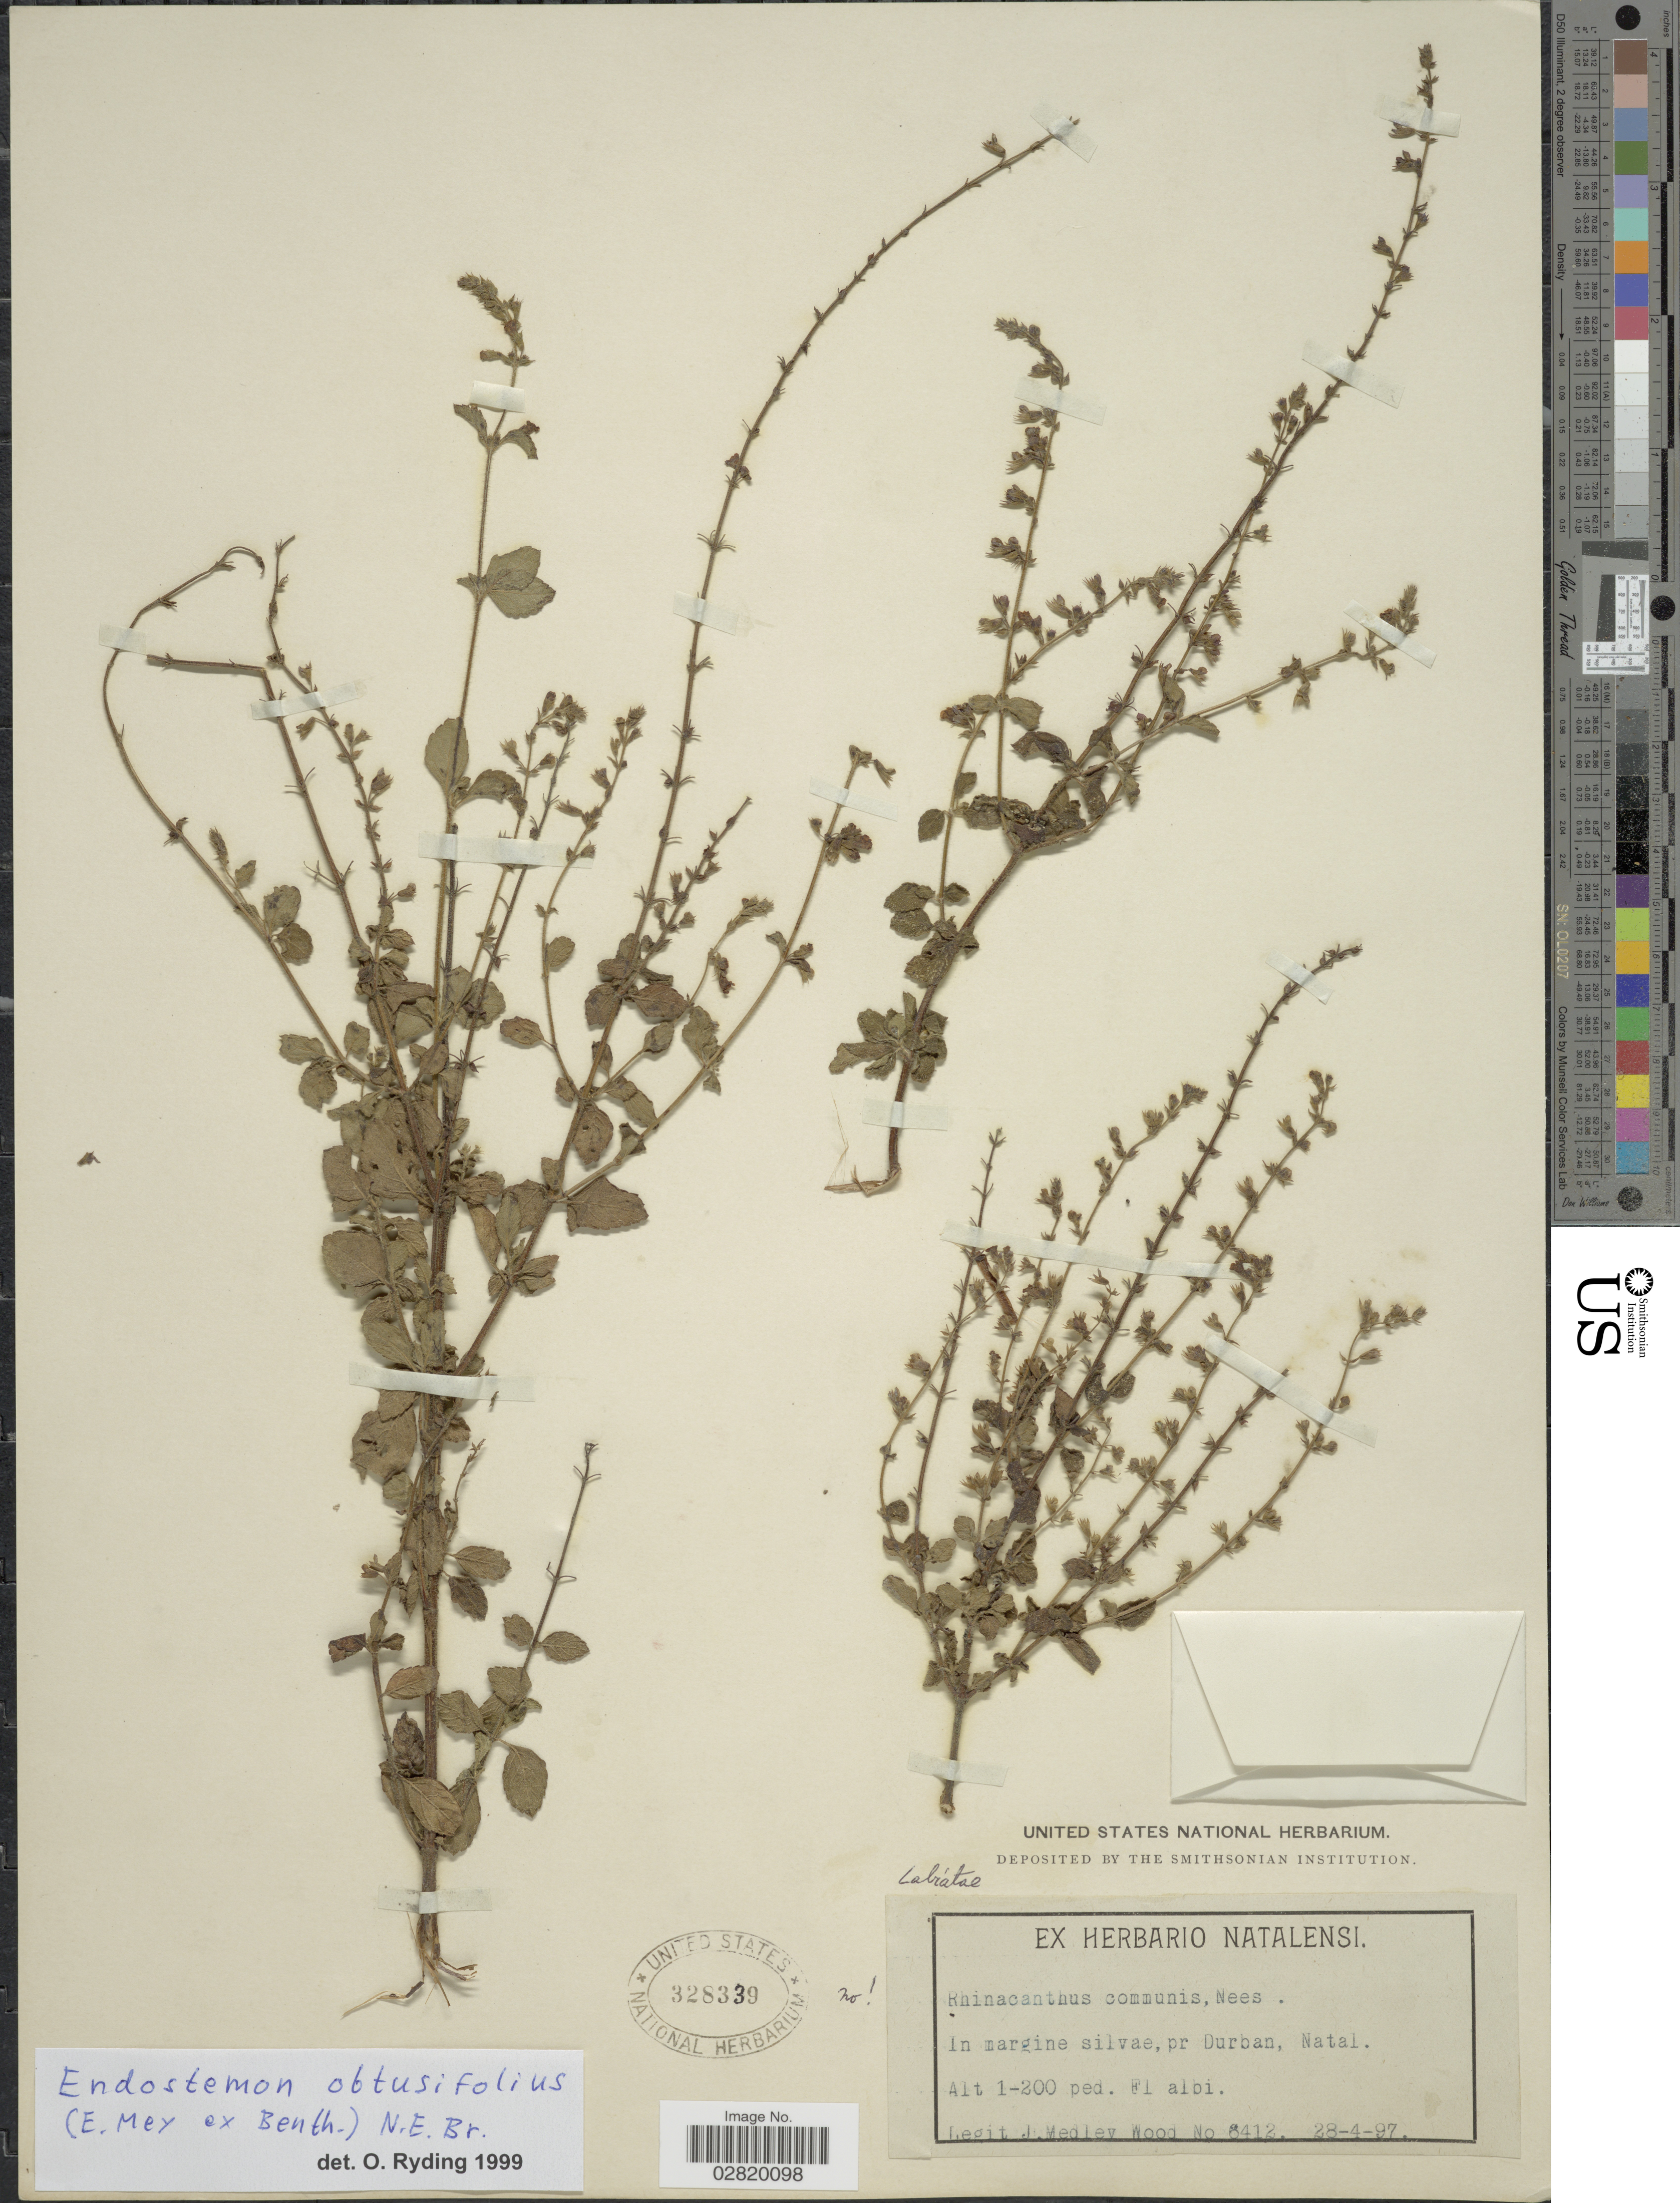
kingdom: Plantae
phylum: Tracheophyta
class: Magnoliopsida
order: Lamiales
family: Lamiaceae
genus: Endostemon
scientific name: Endostemon obtusifolius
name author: (E. Mey.) N.E. Br.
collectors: J. M. Wood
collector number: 6412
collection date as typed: Transcribed d/m/y: 28/4/97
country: South Africa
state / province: KwaZulu-Natal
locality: In margine silvae, pr Durban, Natal.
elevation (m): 30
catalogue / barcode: US 328339